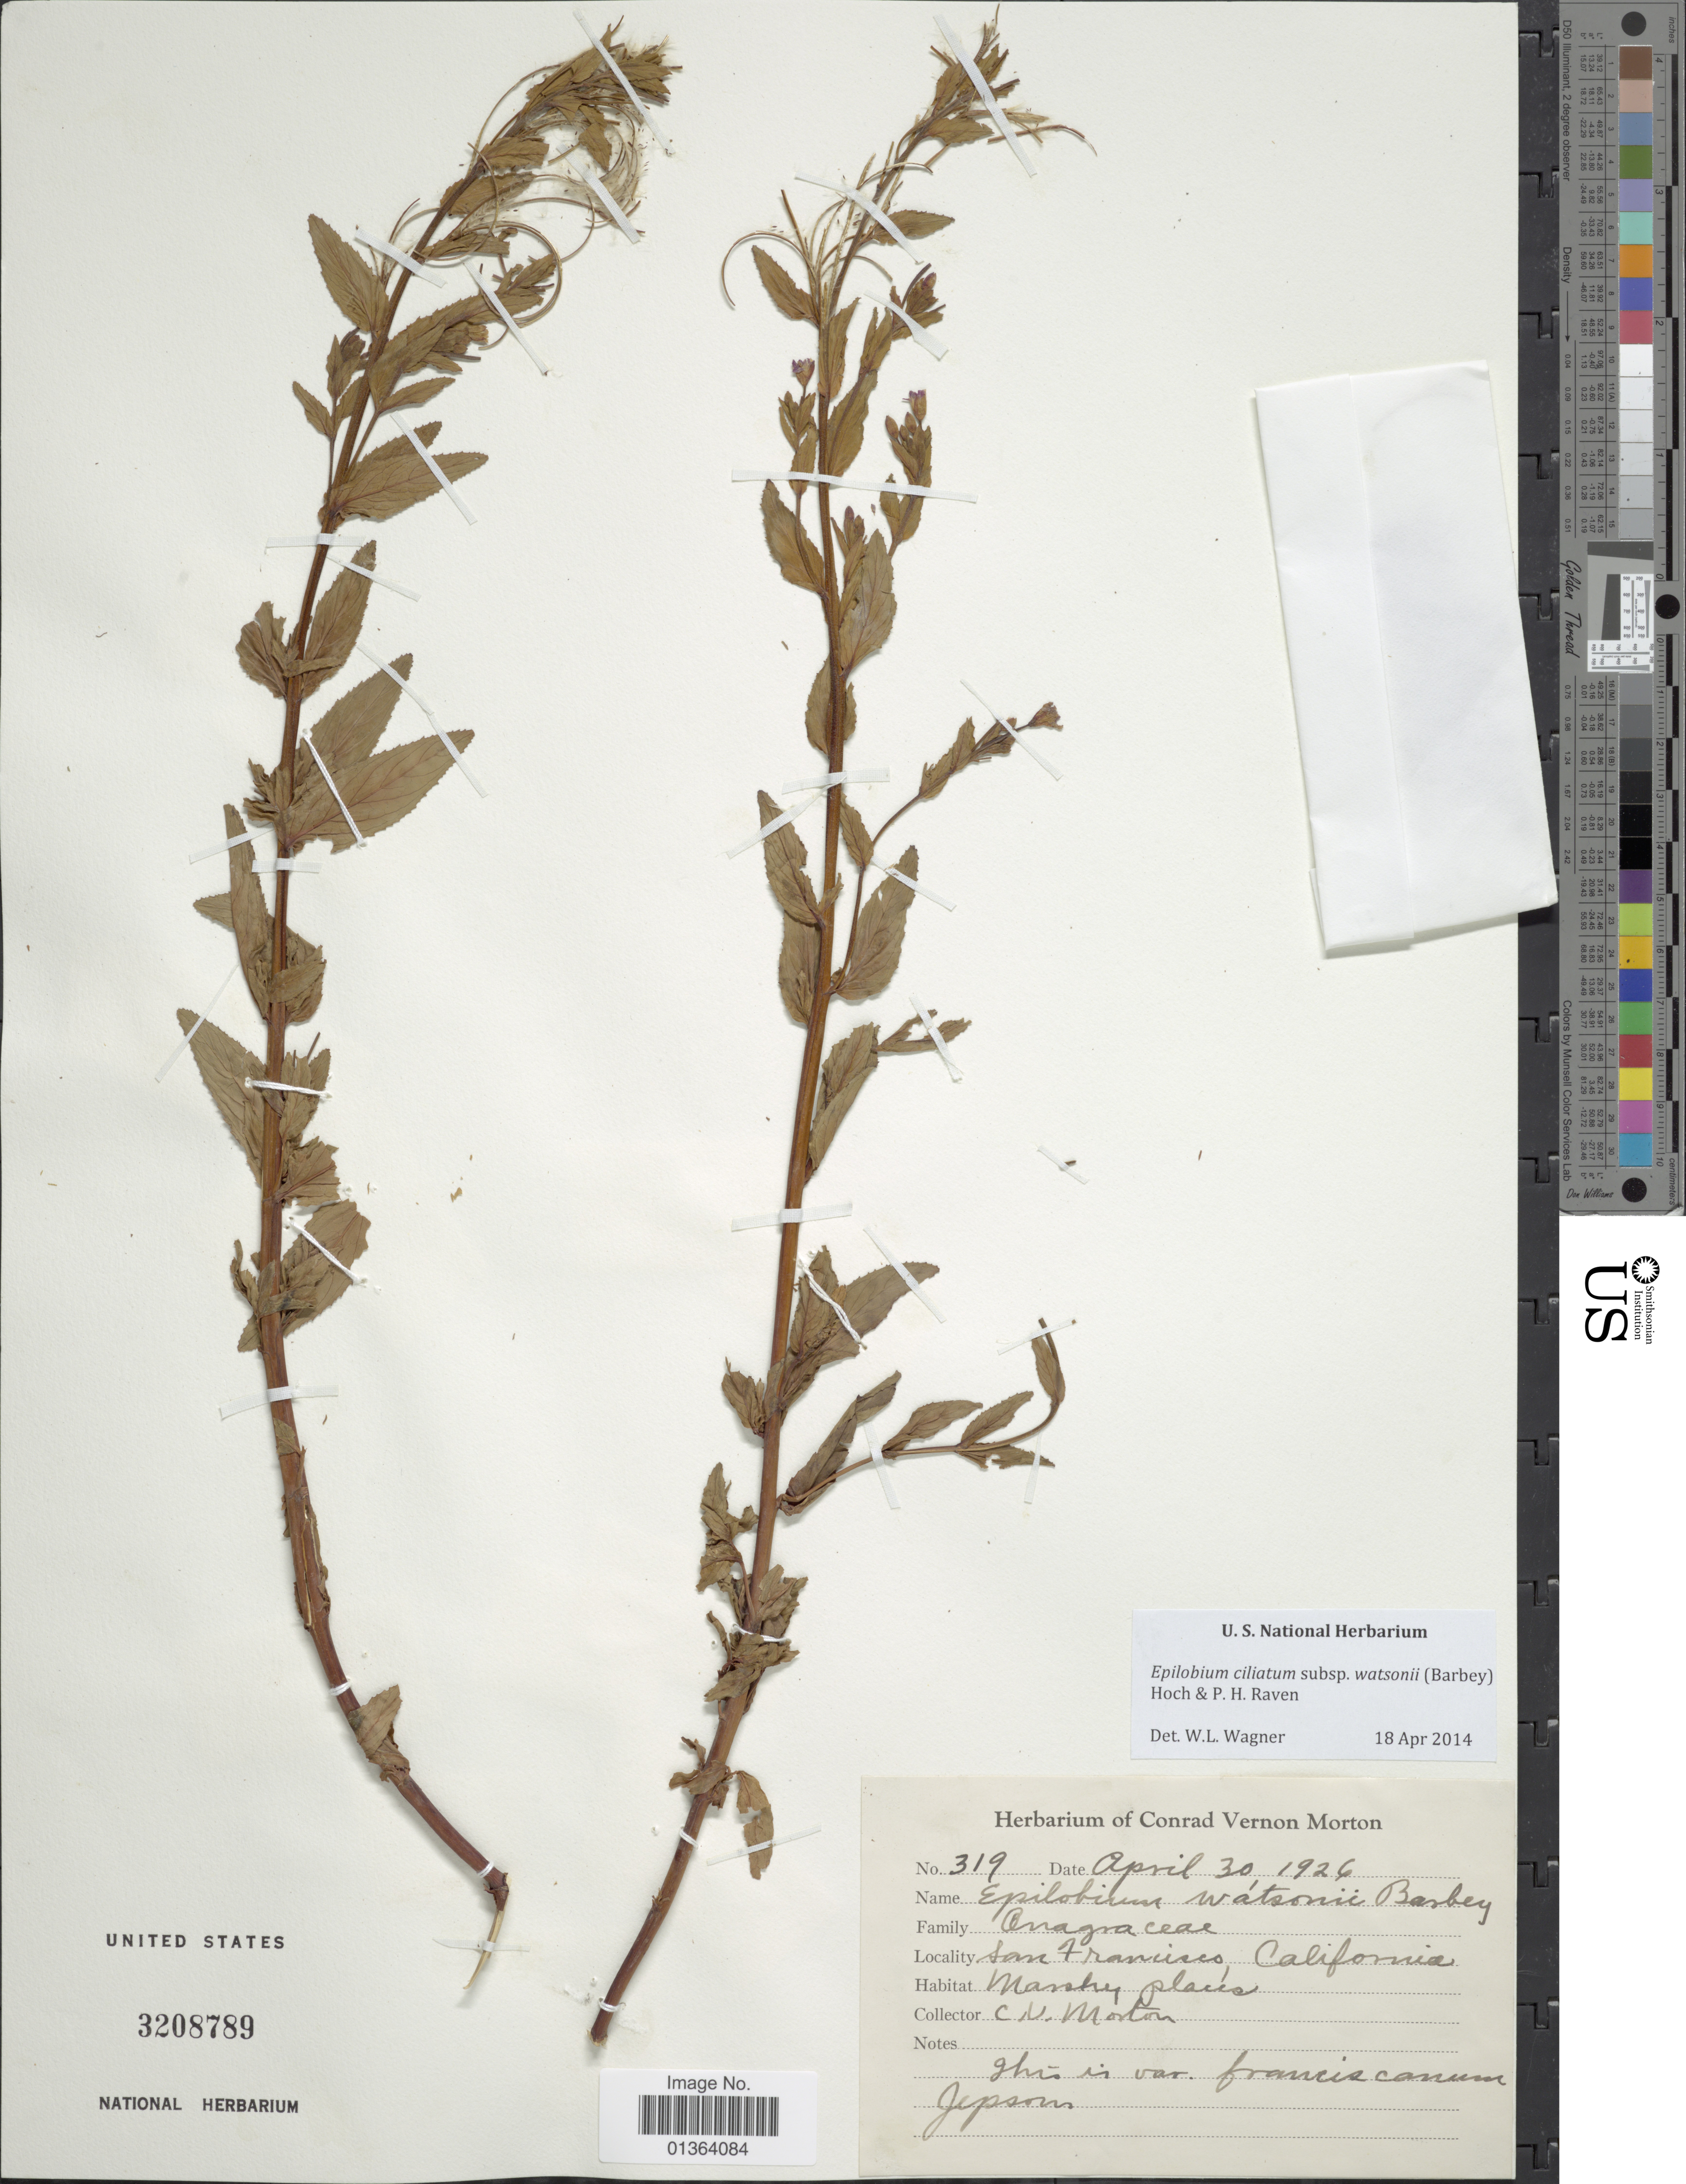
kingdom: Plantae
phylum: Tracheophyta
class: Magnoliopsida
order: Myrtales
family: Onagraceae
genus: Epilobium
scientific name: Epilobium ciliatum subsp. watsonii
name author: (Barbey) Hoch & P.H. Raven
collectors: C. V. Morton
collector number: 319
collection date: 1926-04-30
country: United States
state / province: California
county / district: San Francisco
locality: San Francisco.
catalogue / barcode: US 3208789